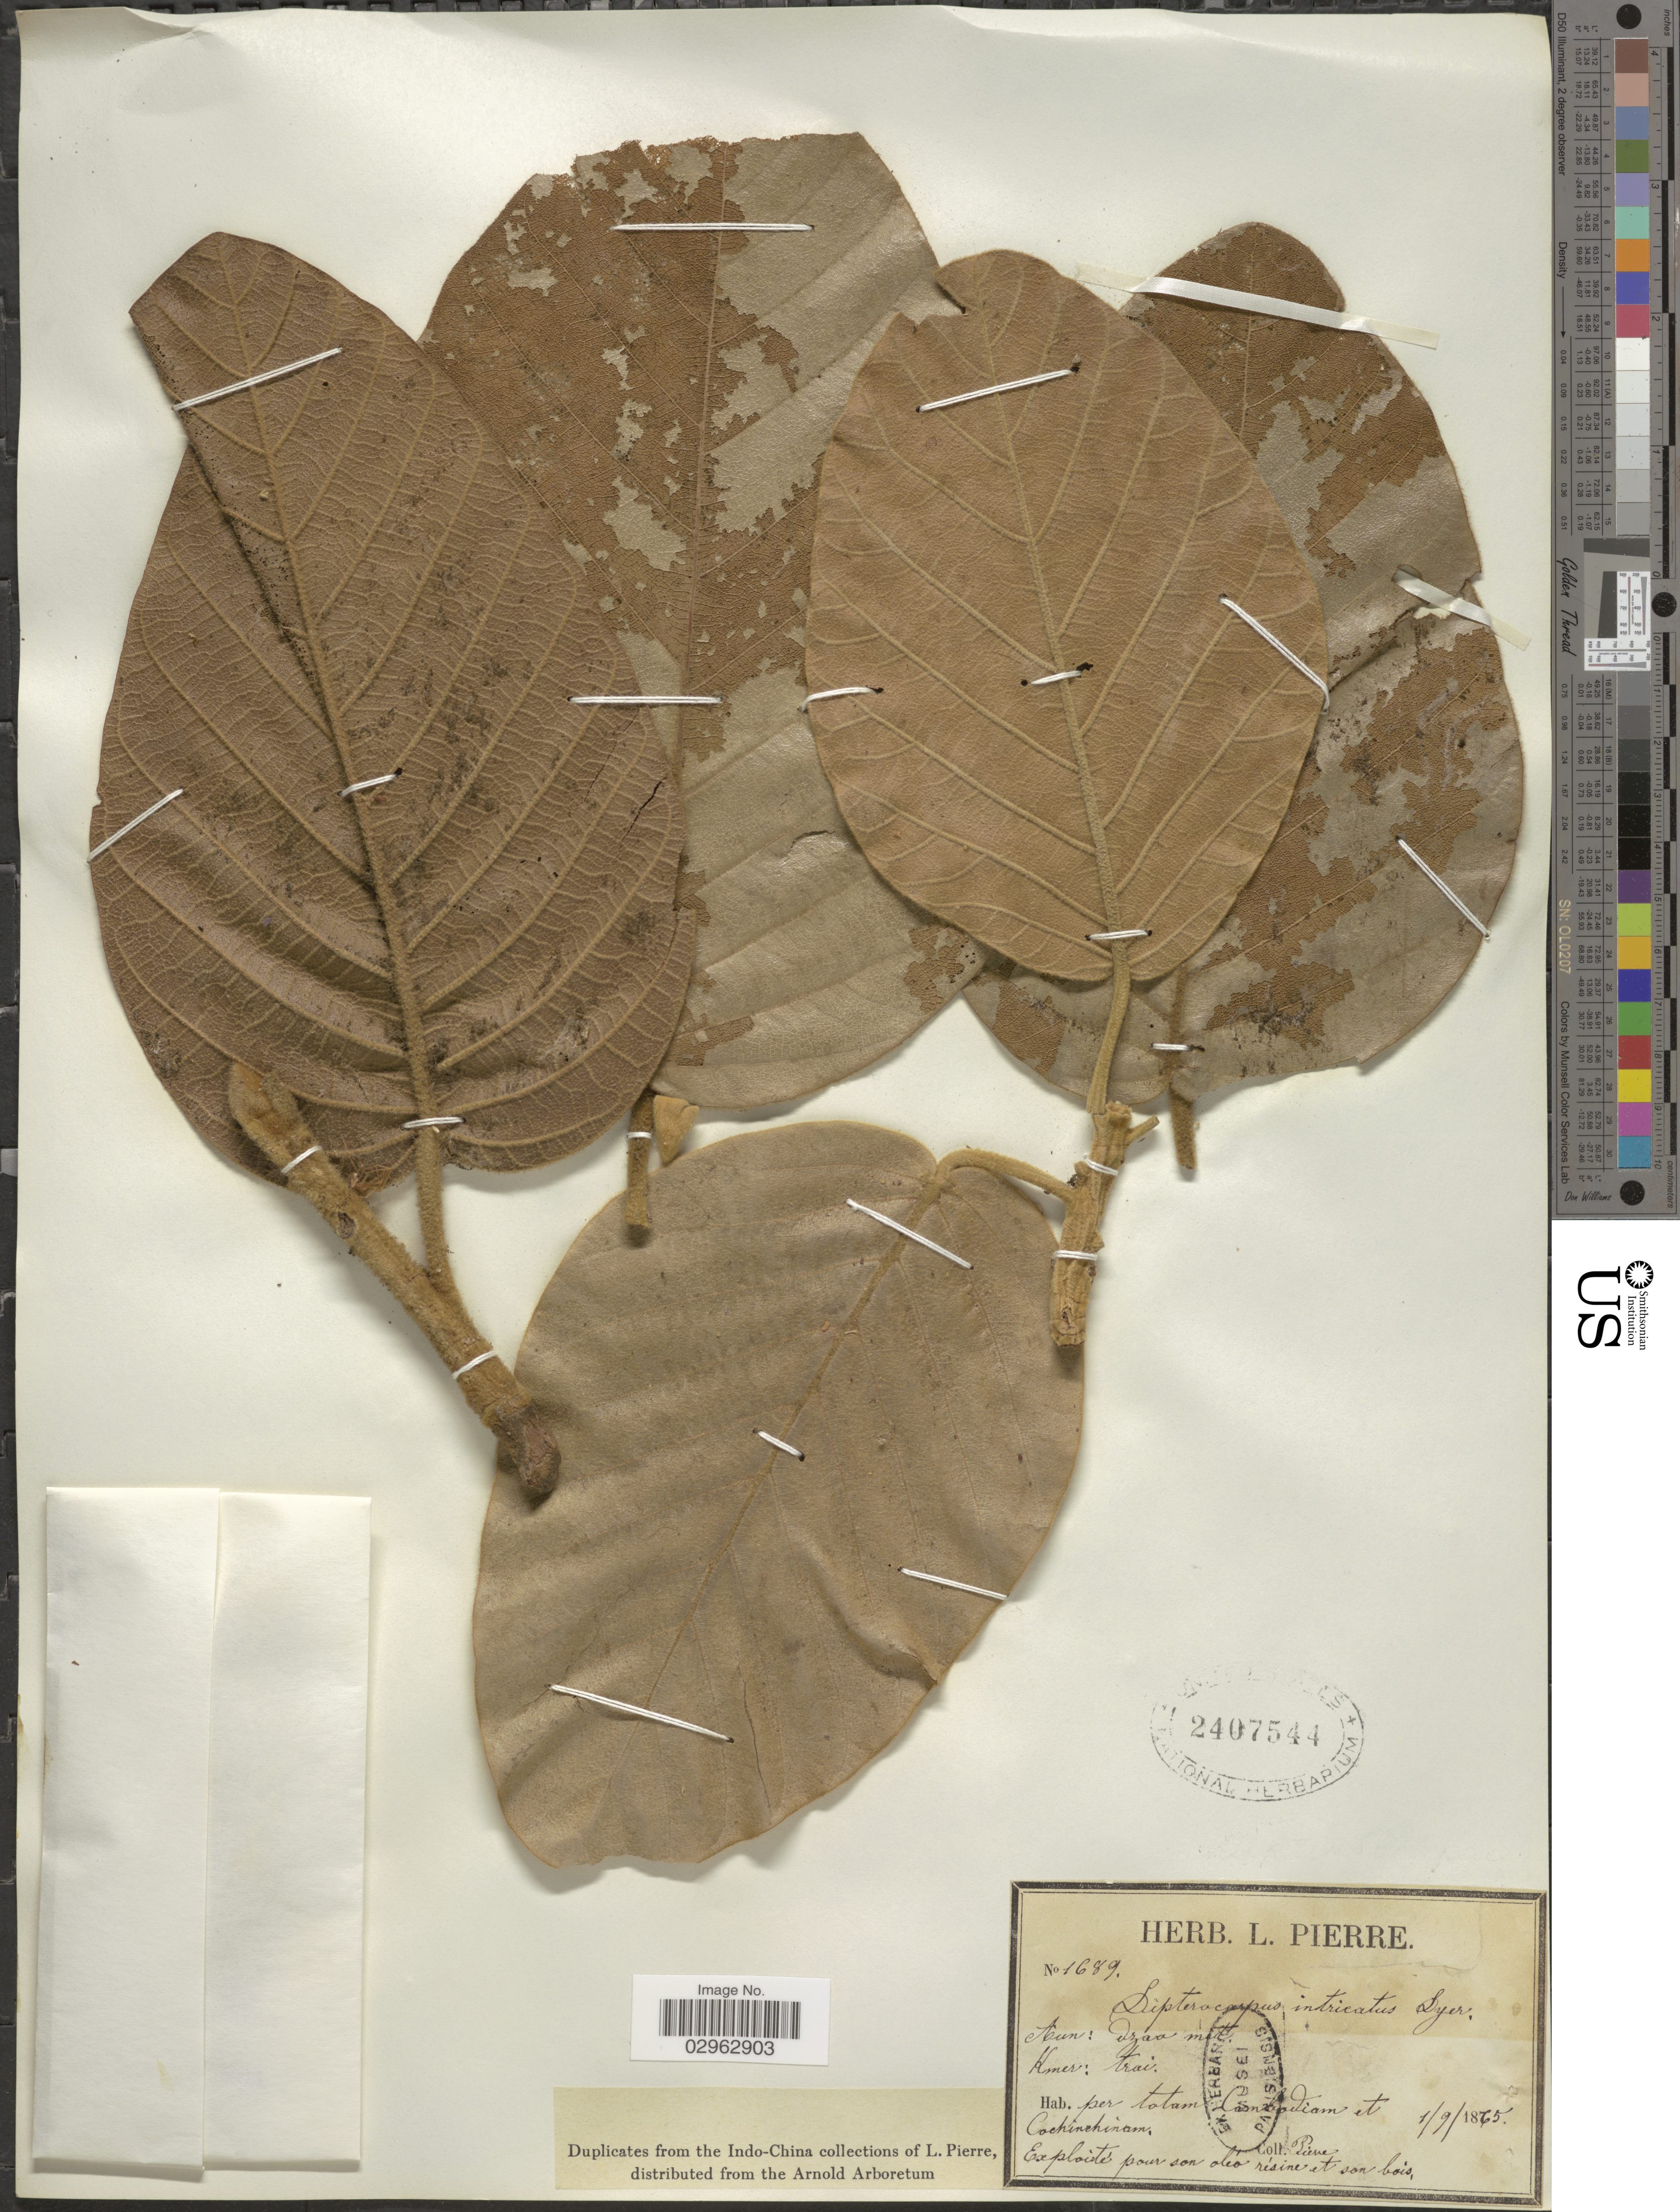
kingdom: Plantae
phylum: Tracheophyta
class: Magnoliopsida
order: Malvales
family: Dipterocarpaceae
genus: Dipterocarpus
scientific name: Dipterocarpus intricatus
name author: Dyer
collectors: L. Pierre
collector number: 1689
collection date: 1865-09-01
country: Cambodia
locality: Per totam Cambodiam et Cochinchinam.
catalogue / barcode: US 2407544